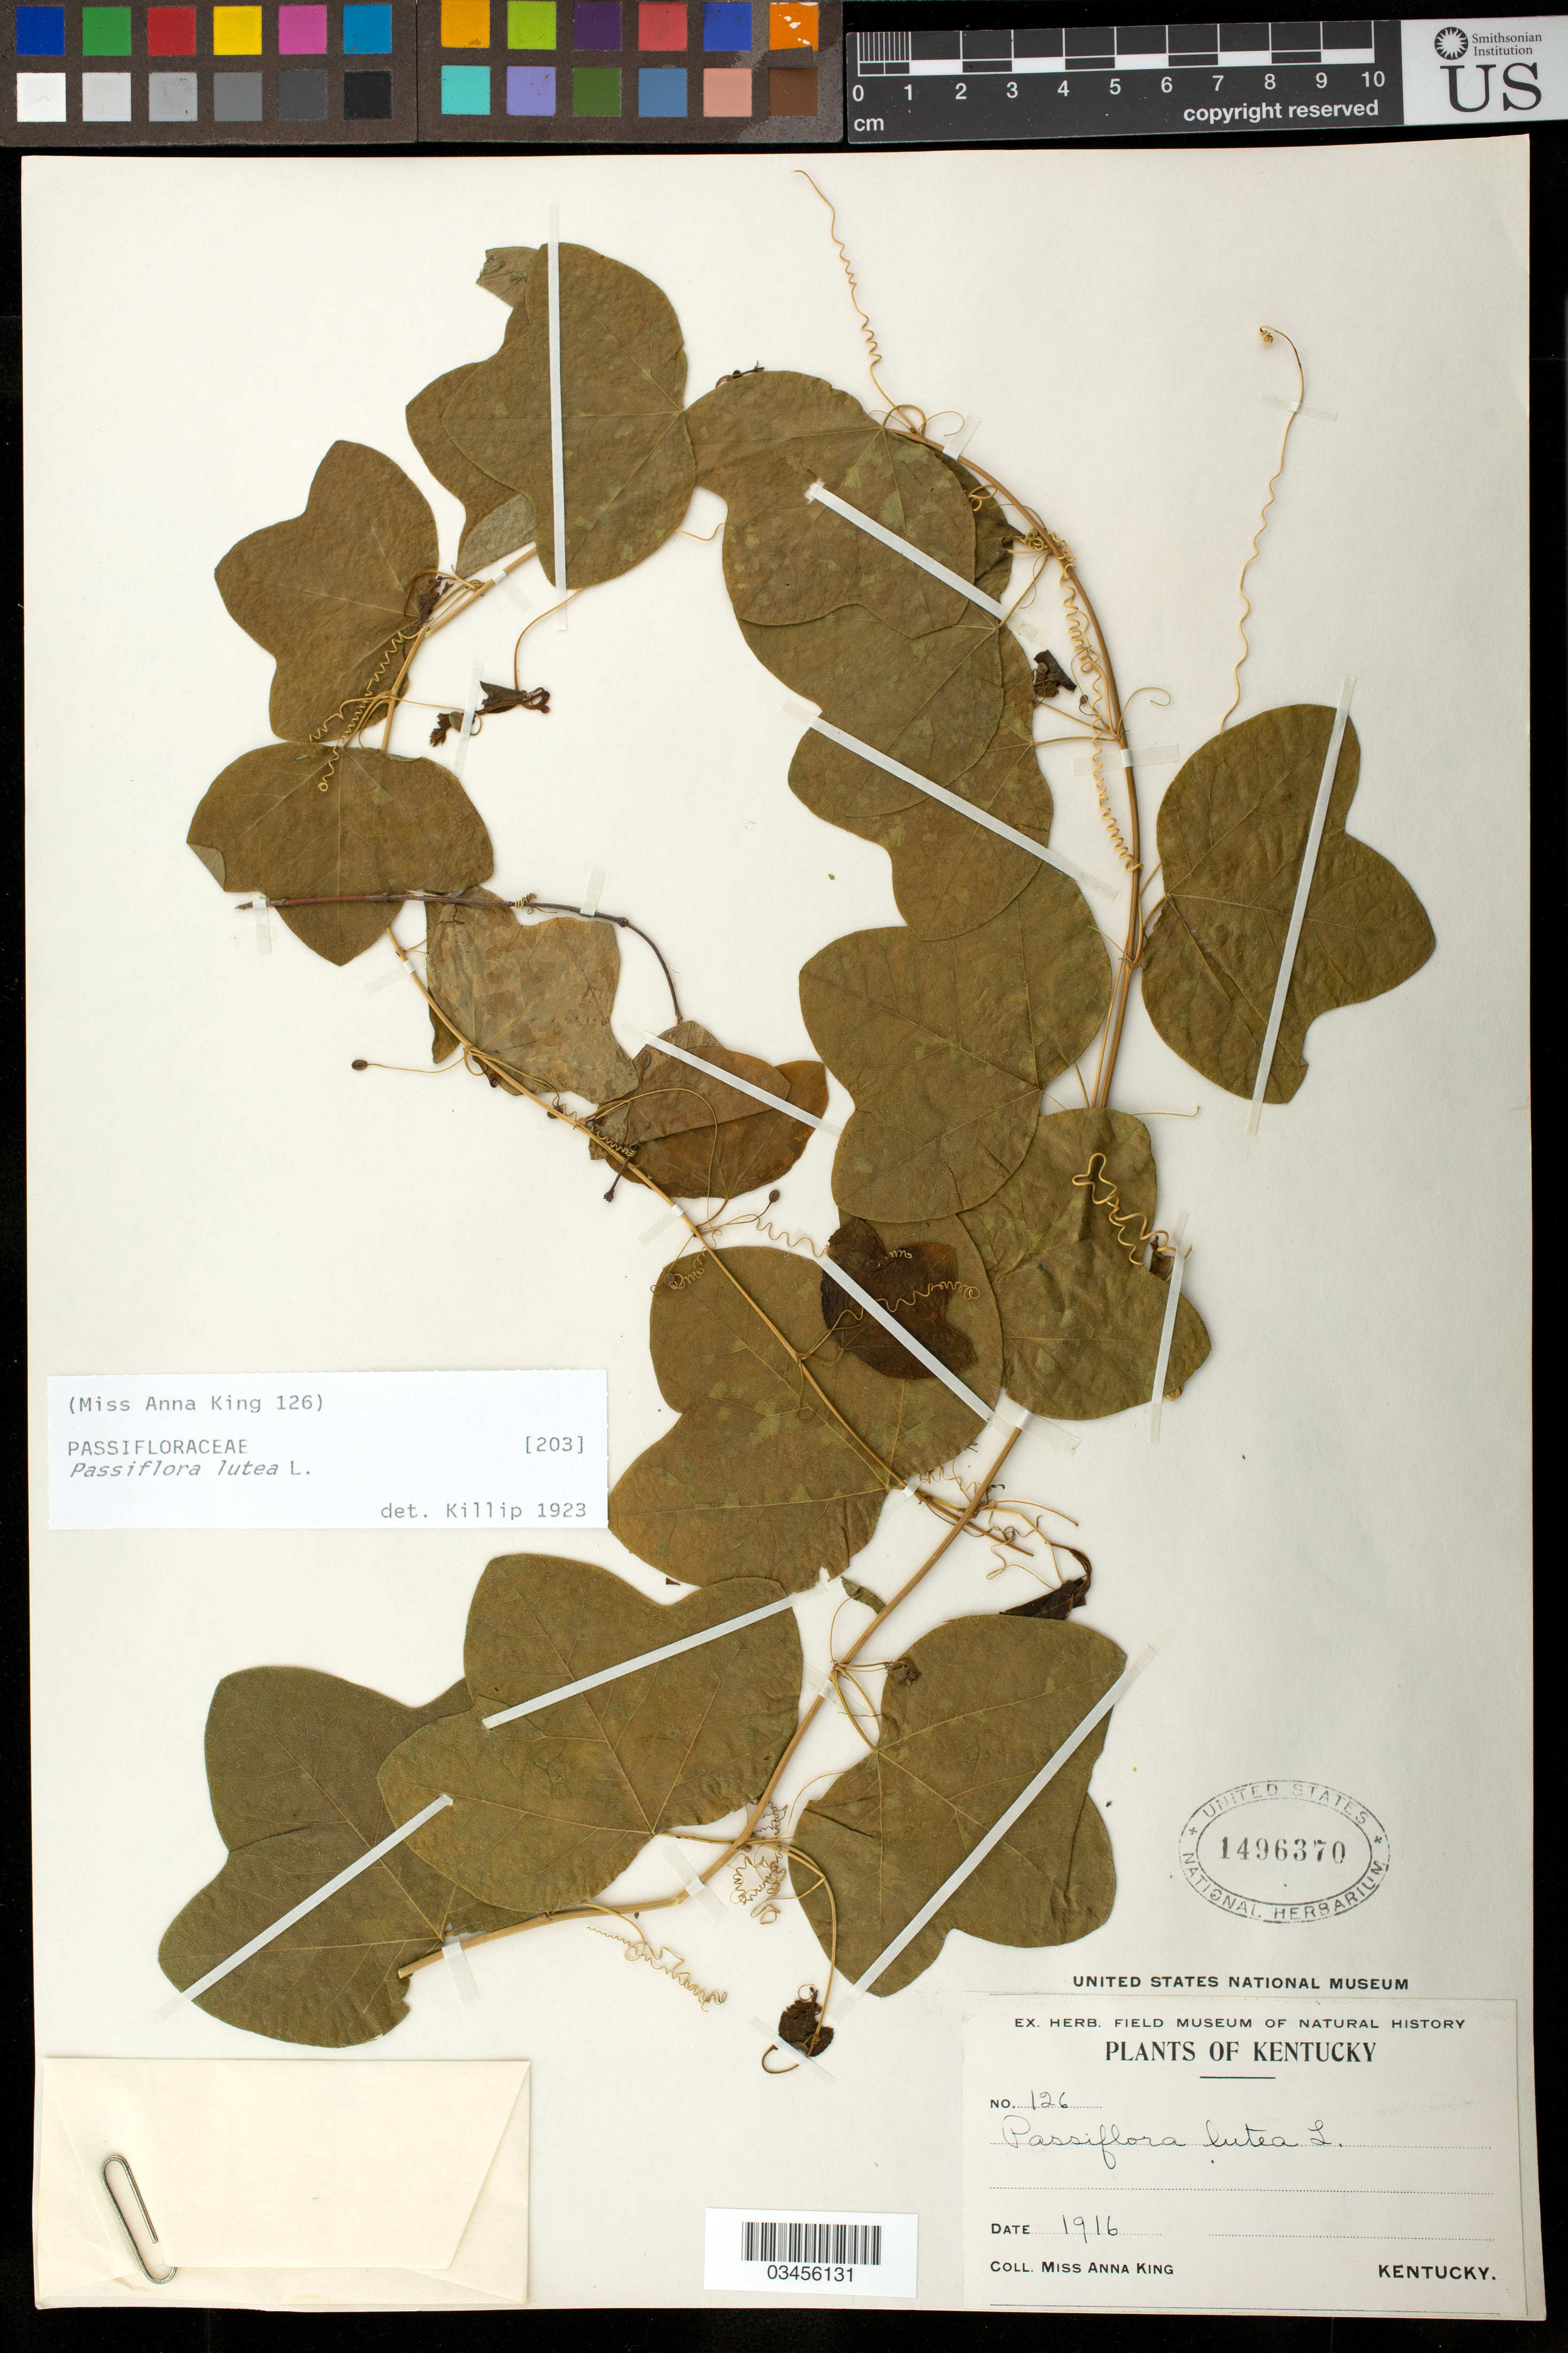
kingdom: Plantae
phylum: Tracheophyta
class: Magnoliopsida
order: Malpighiales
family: Passifloraceae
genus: Passiflora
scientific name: Passiflora lutea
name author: L.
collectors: A. King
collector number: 126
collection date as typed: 1916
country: United States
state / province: Kentucky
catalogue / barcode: US 1496370